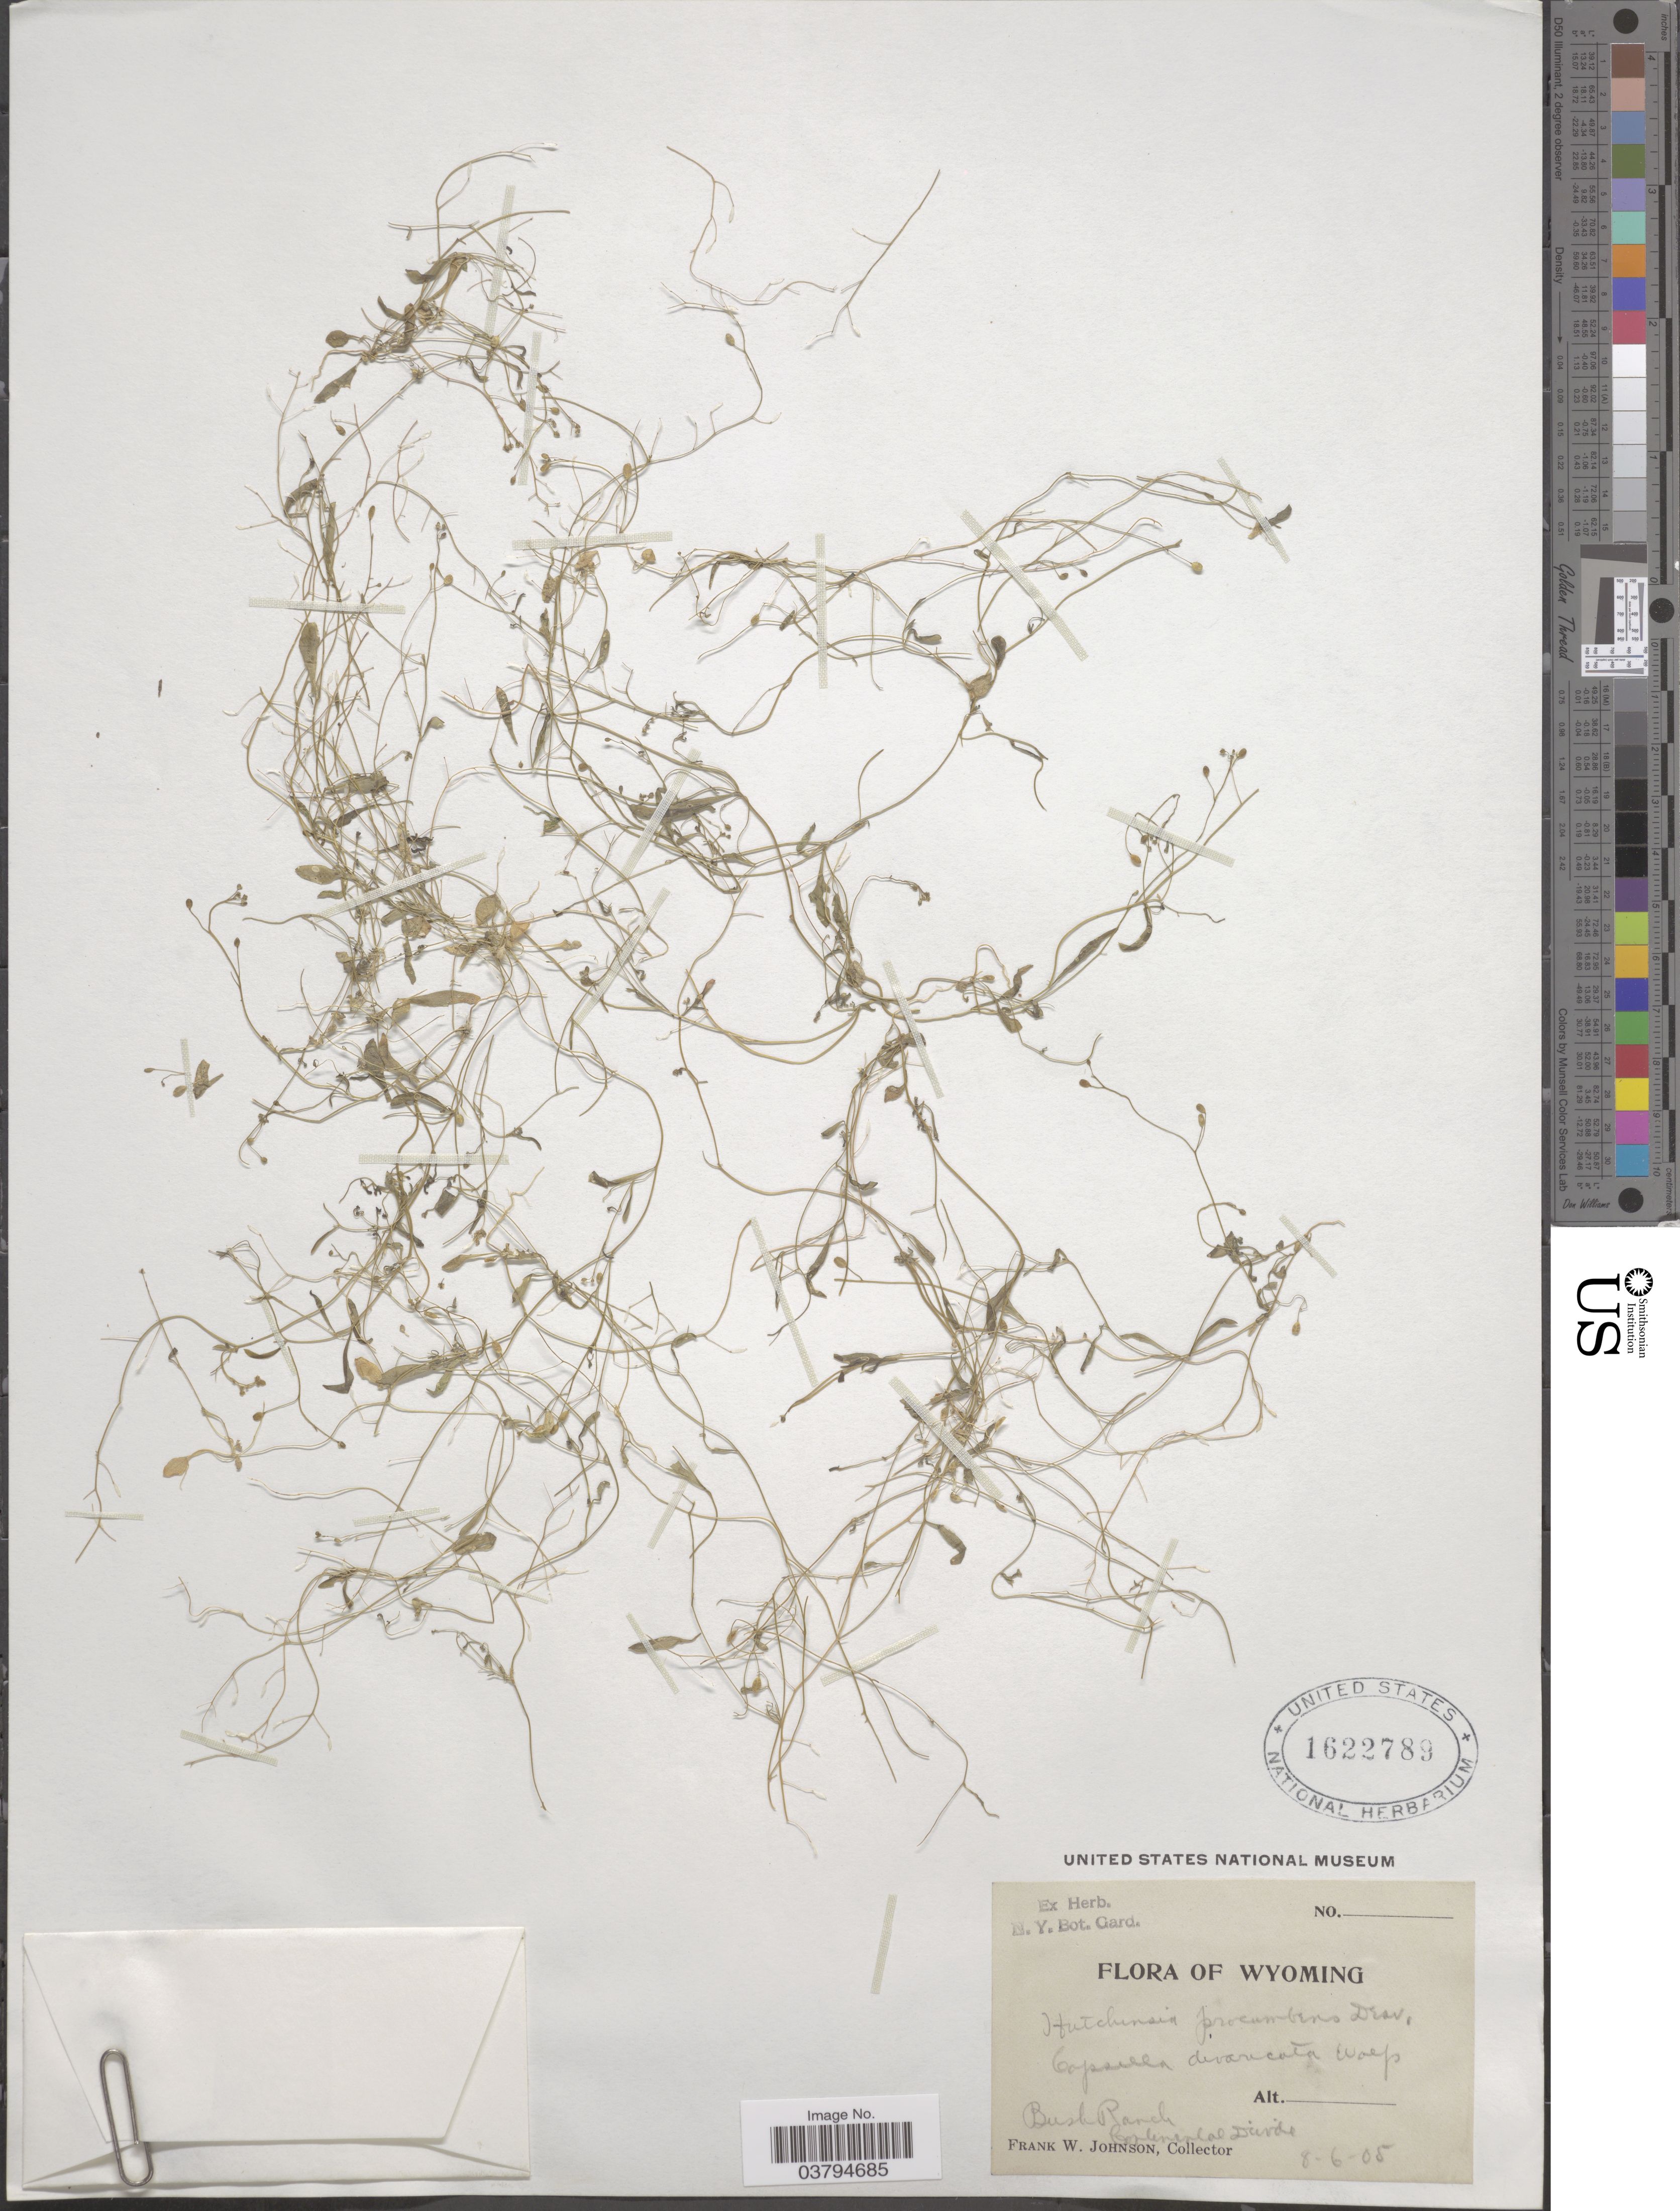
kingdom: Plantae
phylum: Tracheophyta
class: Magnoliopsida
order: Brassicales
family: Brassicaceae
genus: Hornungia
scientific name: Hornungia procumbens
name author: (L.) Hayek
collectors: F. W. Johnson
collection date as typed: Transcribed d/m/y: 6/8/5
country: United States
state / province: Wyoming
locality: Bush Ranch. Continental Divide.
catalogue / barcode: US 1622789